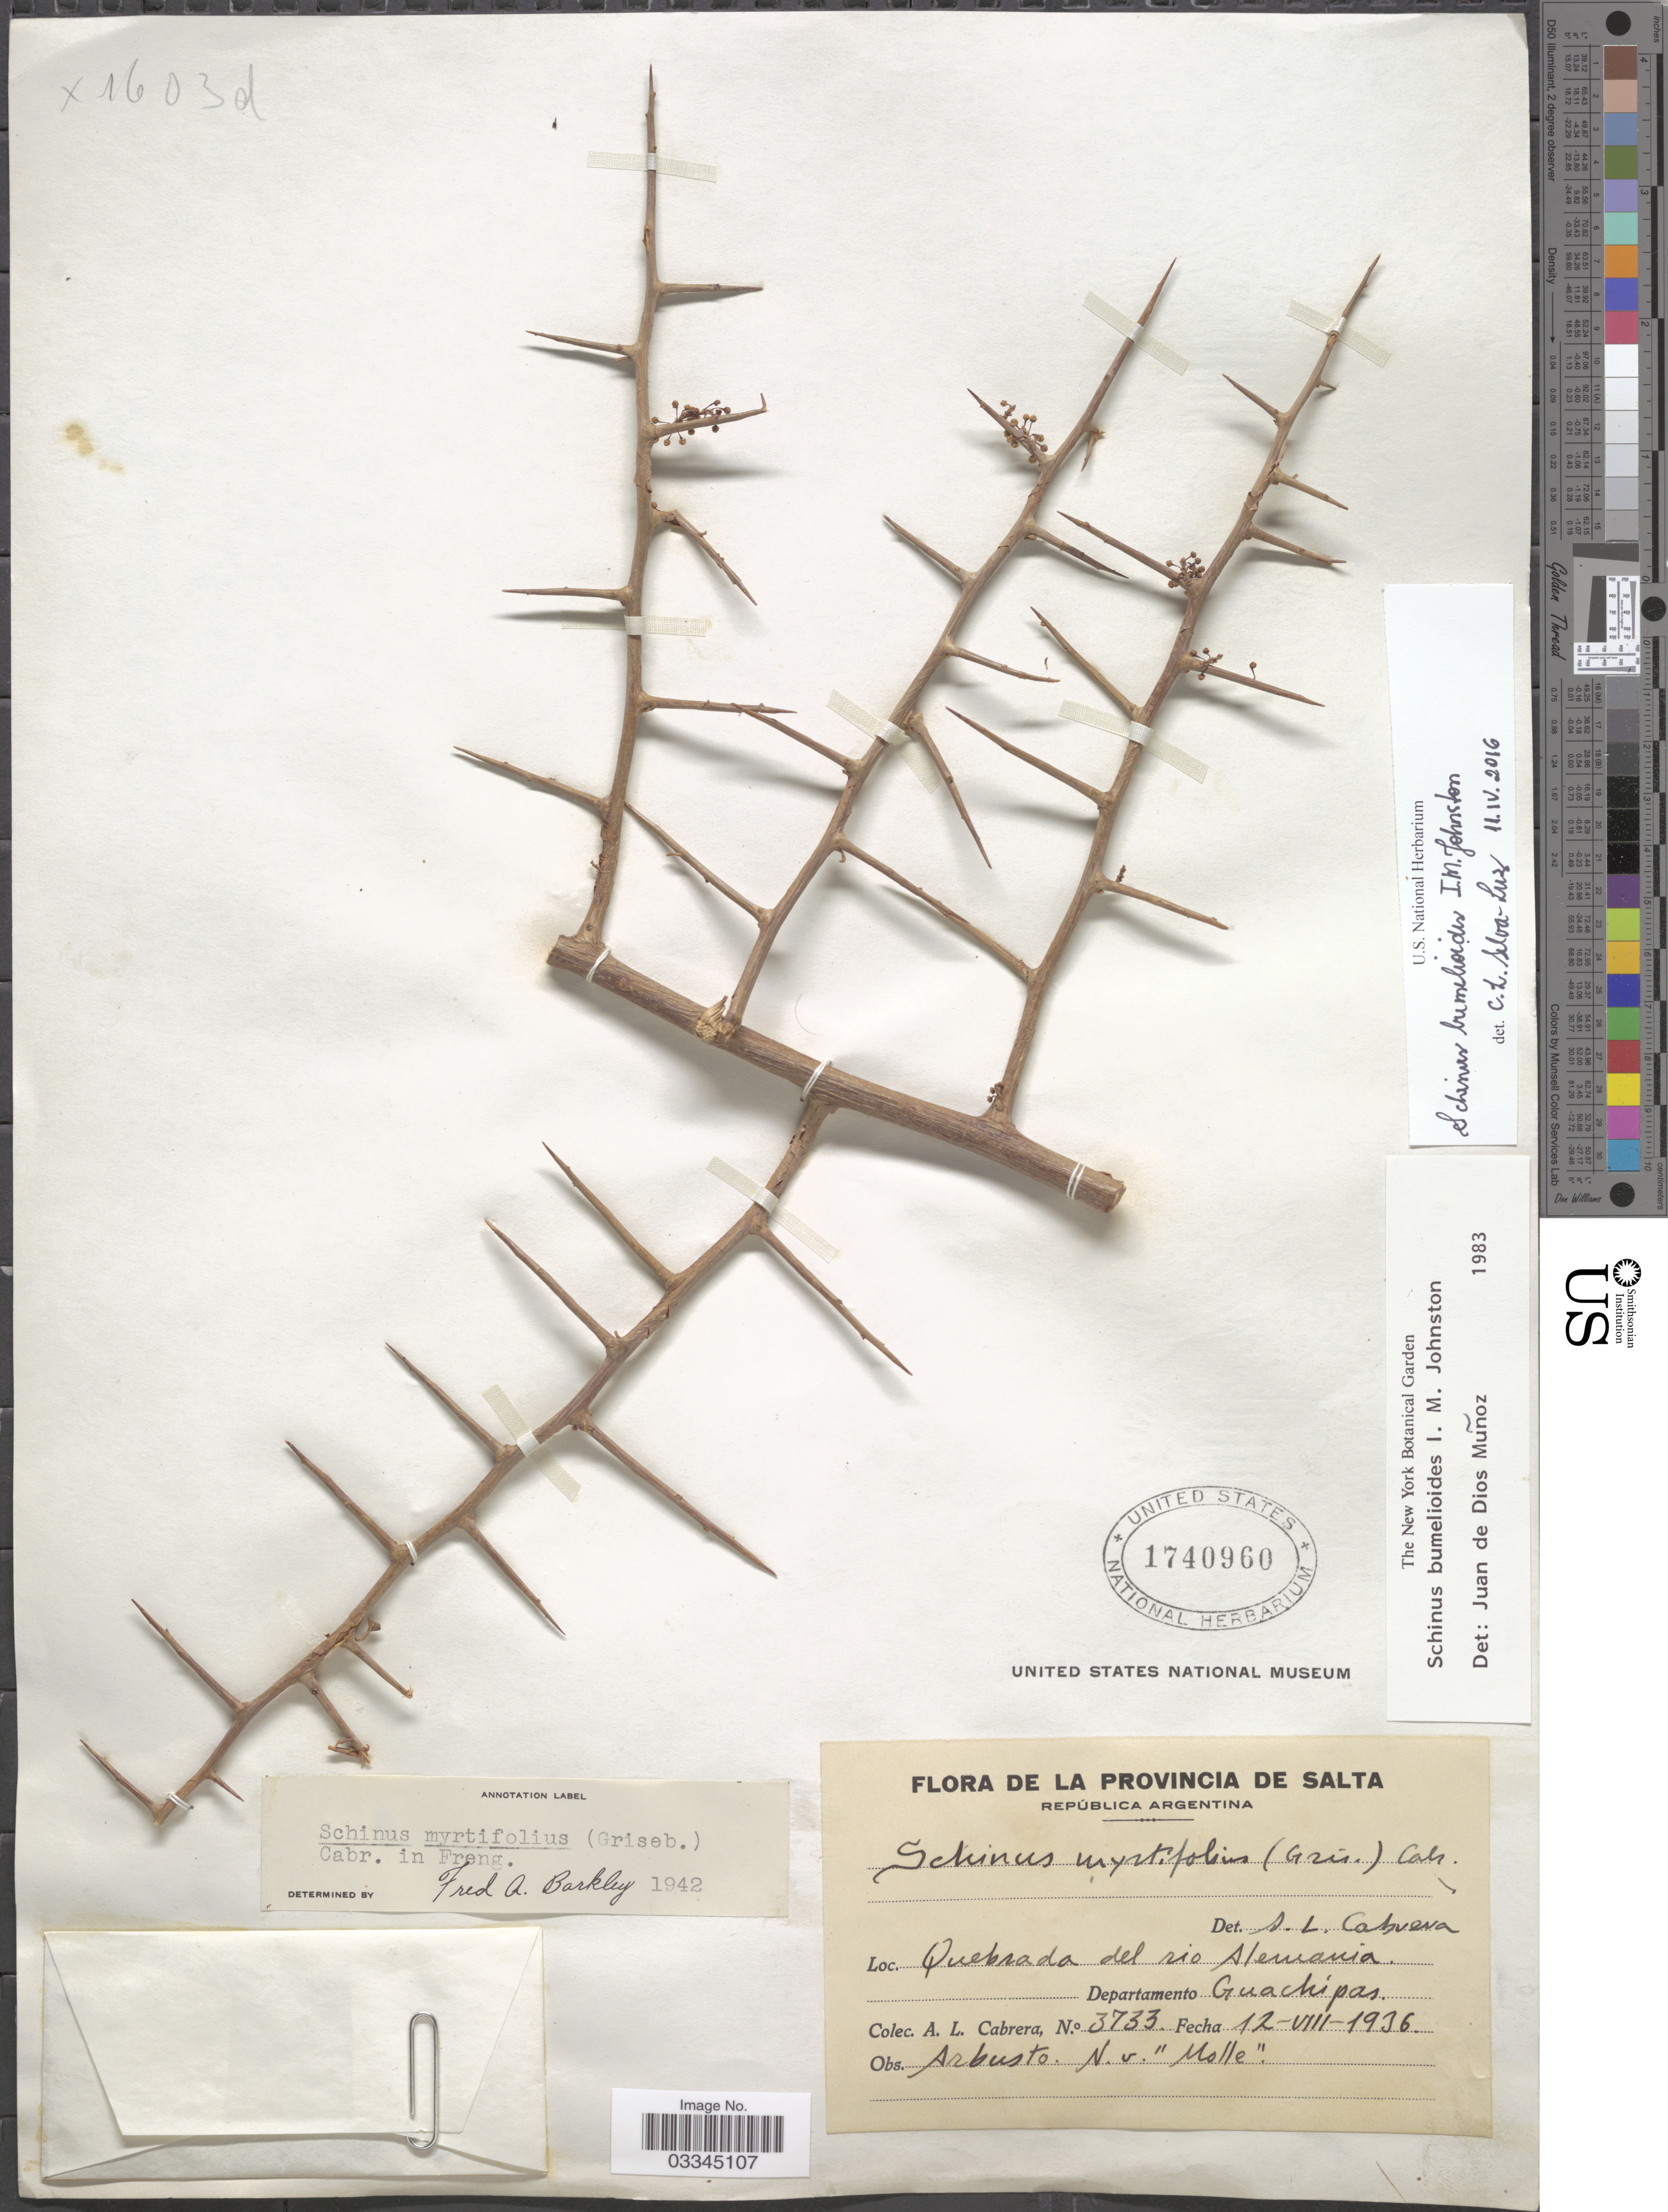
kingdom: Plantae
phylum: Tracheophyta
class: Magnoliopsida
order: Sapindales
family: Anacardiaceae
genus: Schinus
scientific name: Schinus bumelioides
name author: I.M. Johnst.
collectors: A. L. Cabrera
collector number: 3733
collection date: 1936-08-12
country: Argentina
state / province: Salta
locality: Quebrada del rio Alemania, Departamento Guachipas.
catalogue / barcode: US 1740960